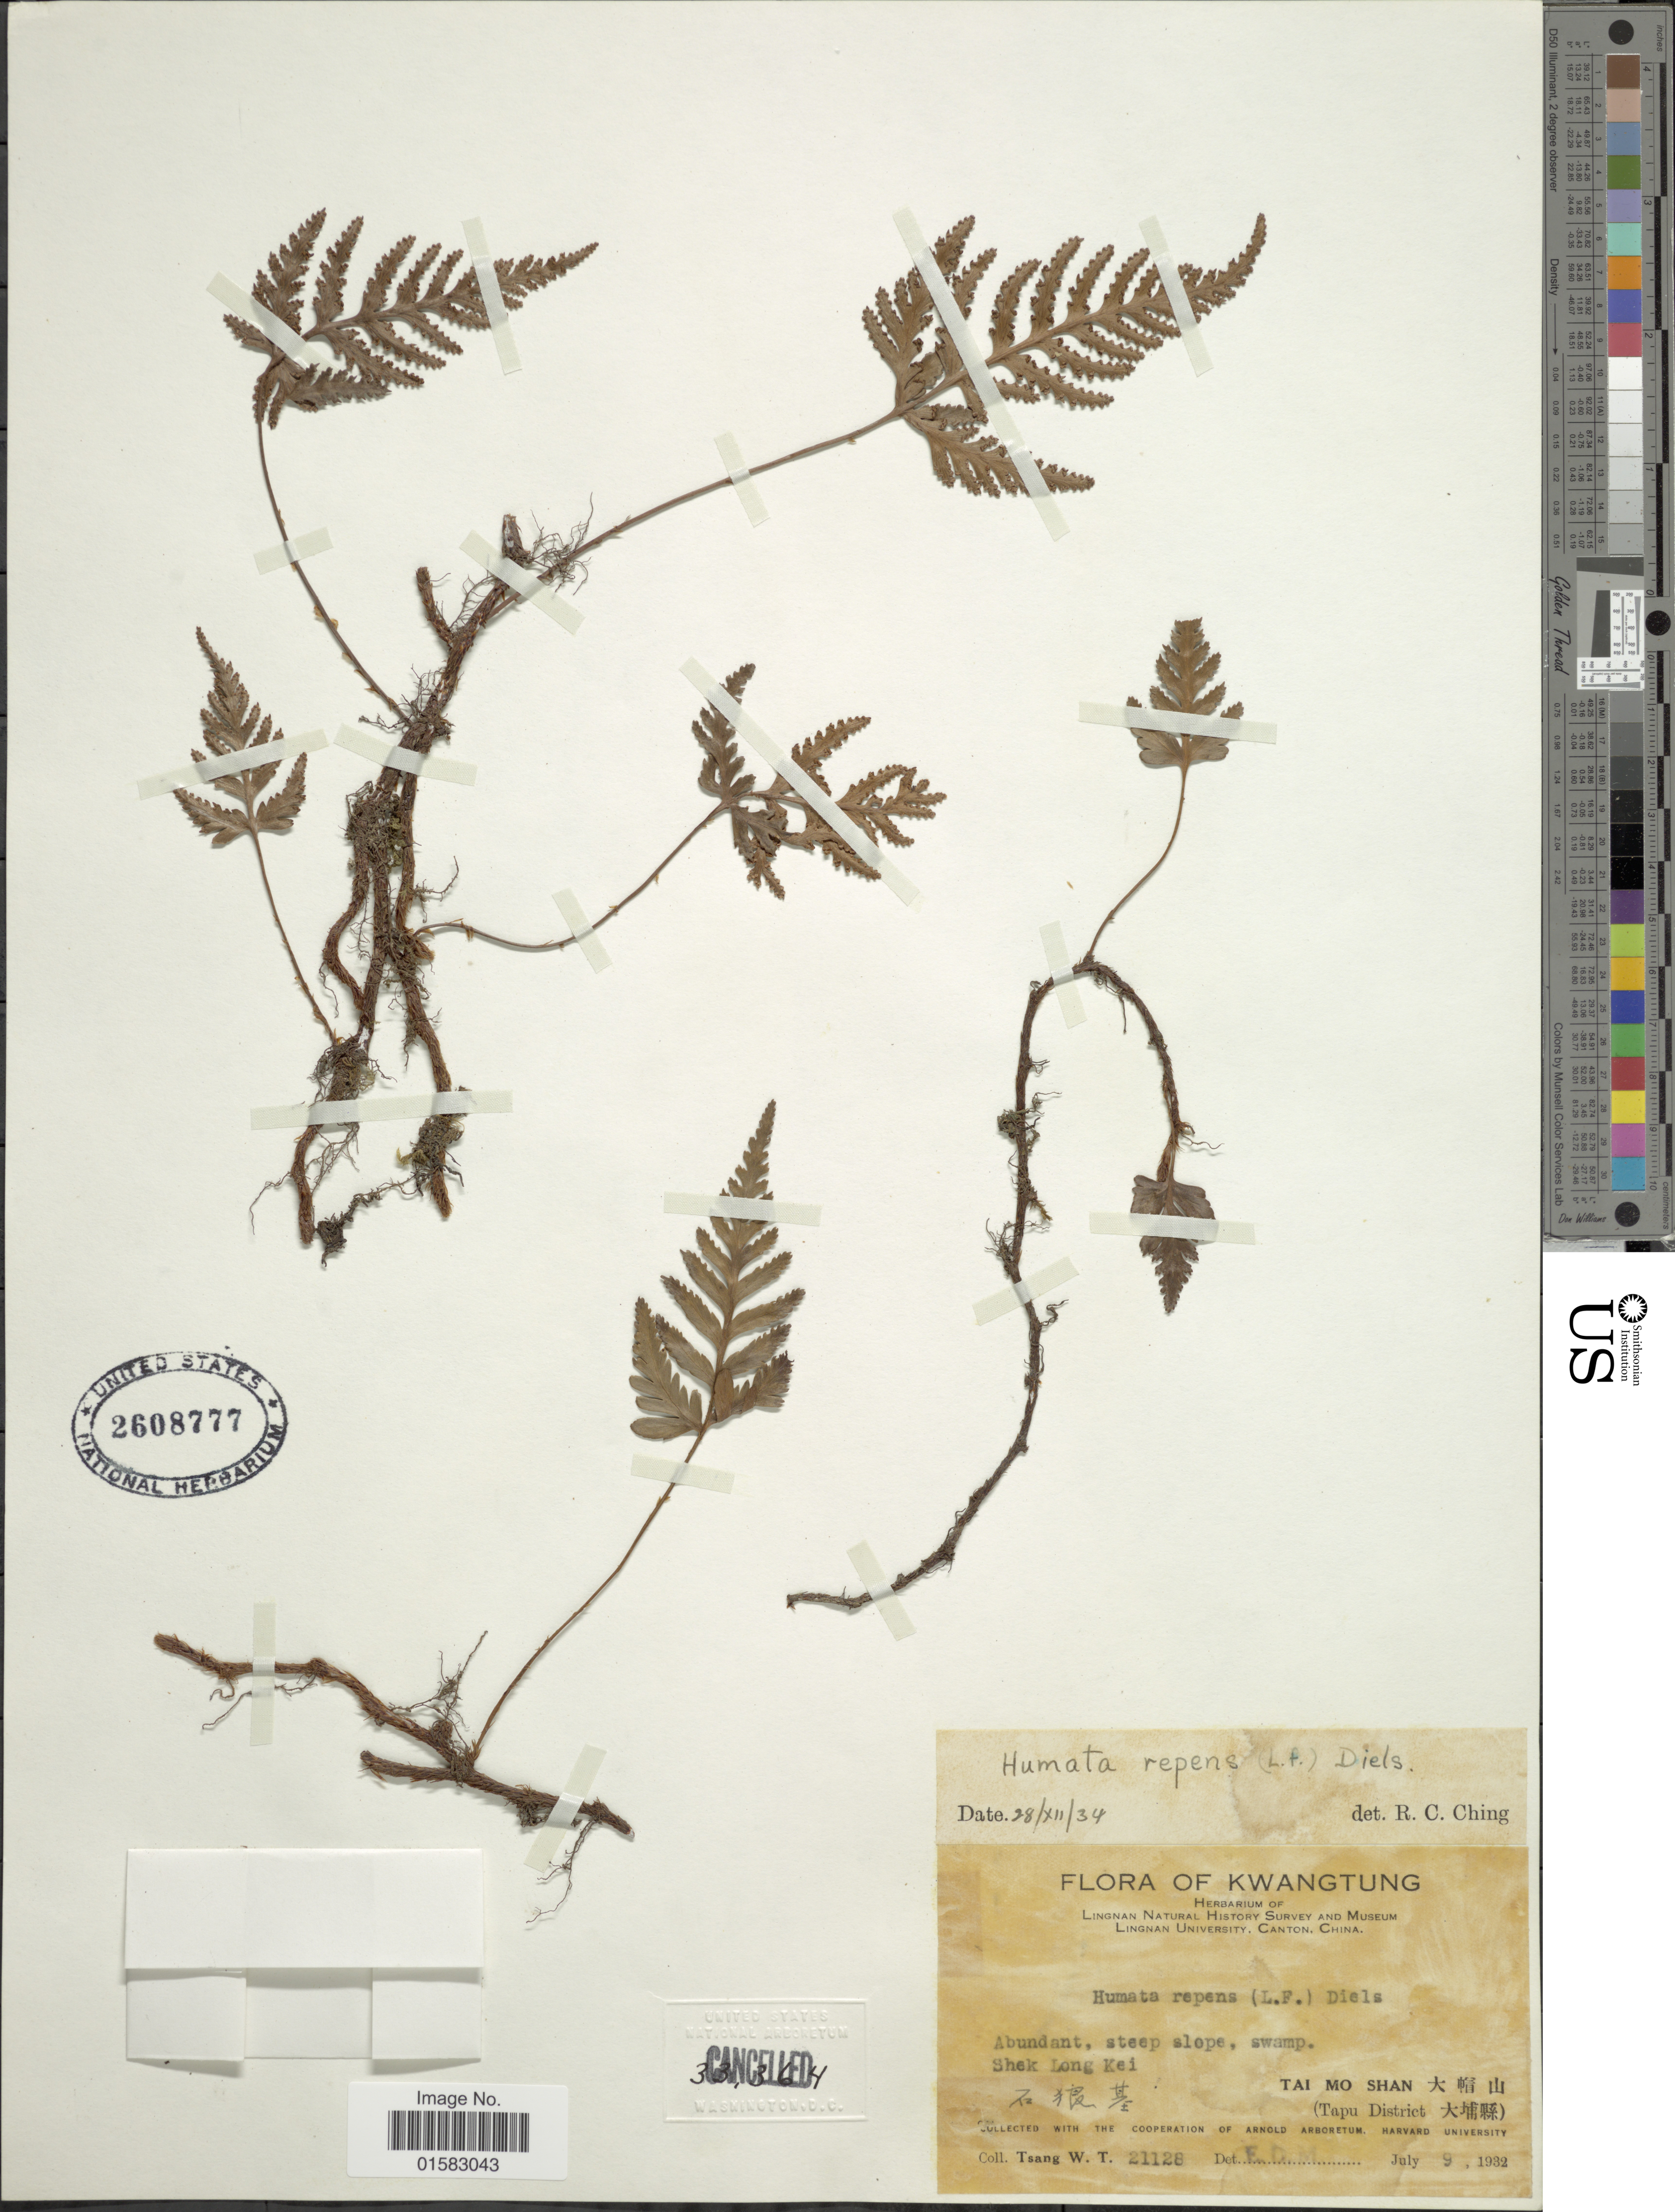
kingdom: Plantae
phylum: Tracheophyta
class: Polypodiopsida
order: Polypodiales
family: Davalliaceae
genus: Davallia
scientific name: Davallia repens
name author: (L. f.) Kuhn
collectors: W. T. Tsang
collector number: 21128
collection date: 1932-07-09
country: China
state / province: Guangdong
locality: Kwangtung, Tai Mo Shan (Tapu District), Shek Long Kei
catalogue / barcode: US 2608777